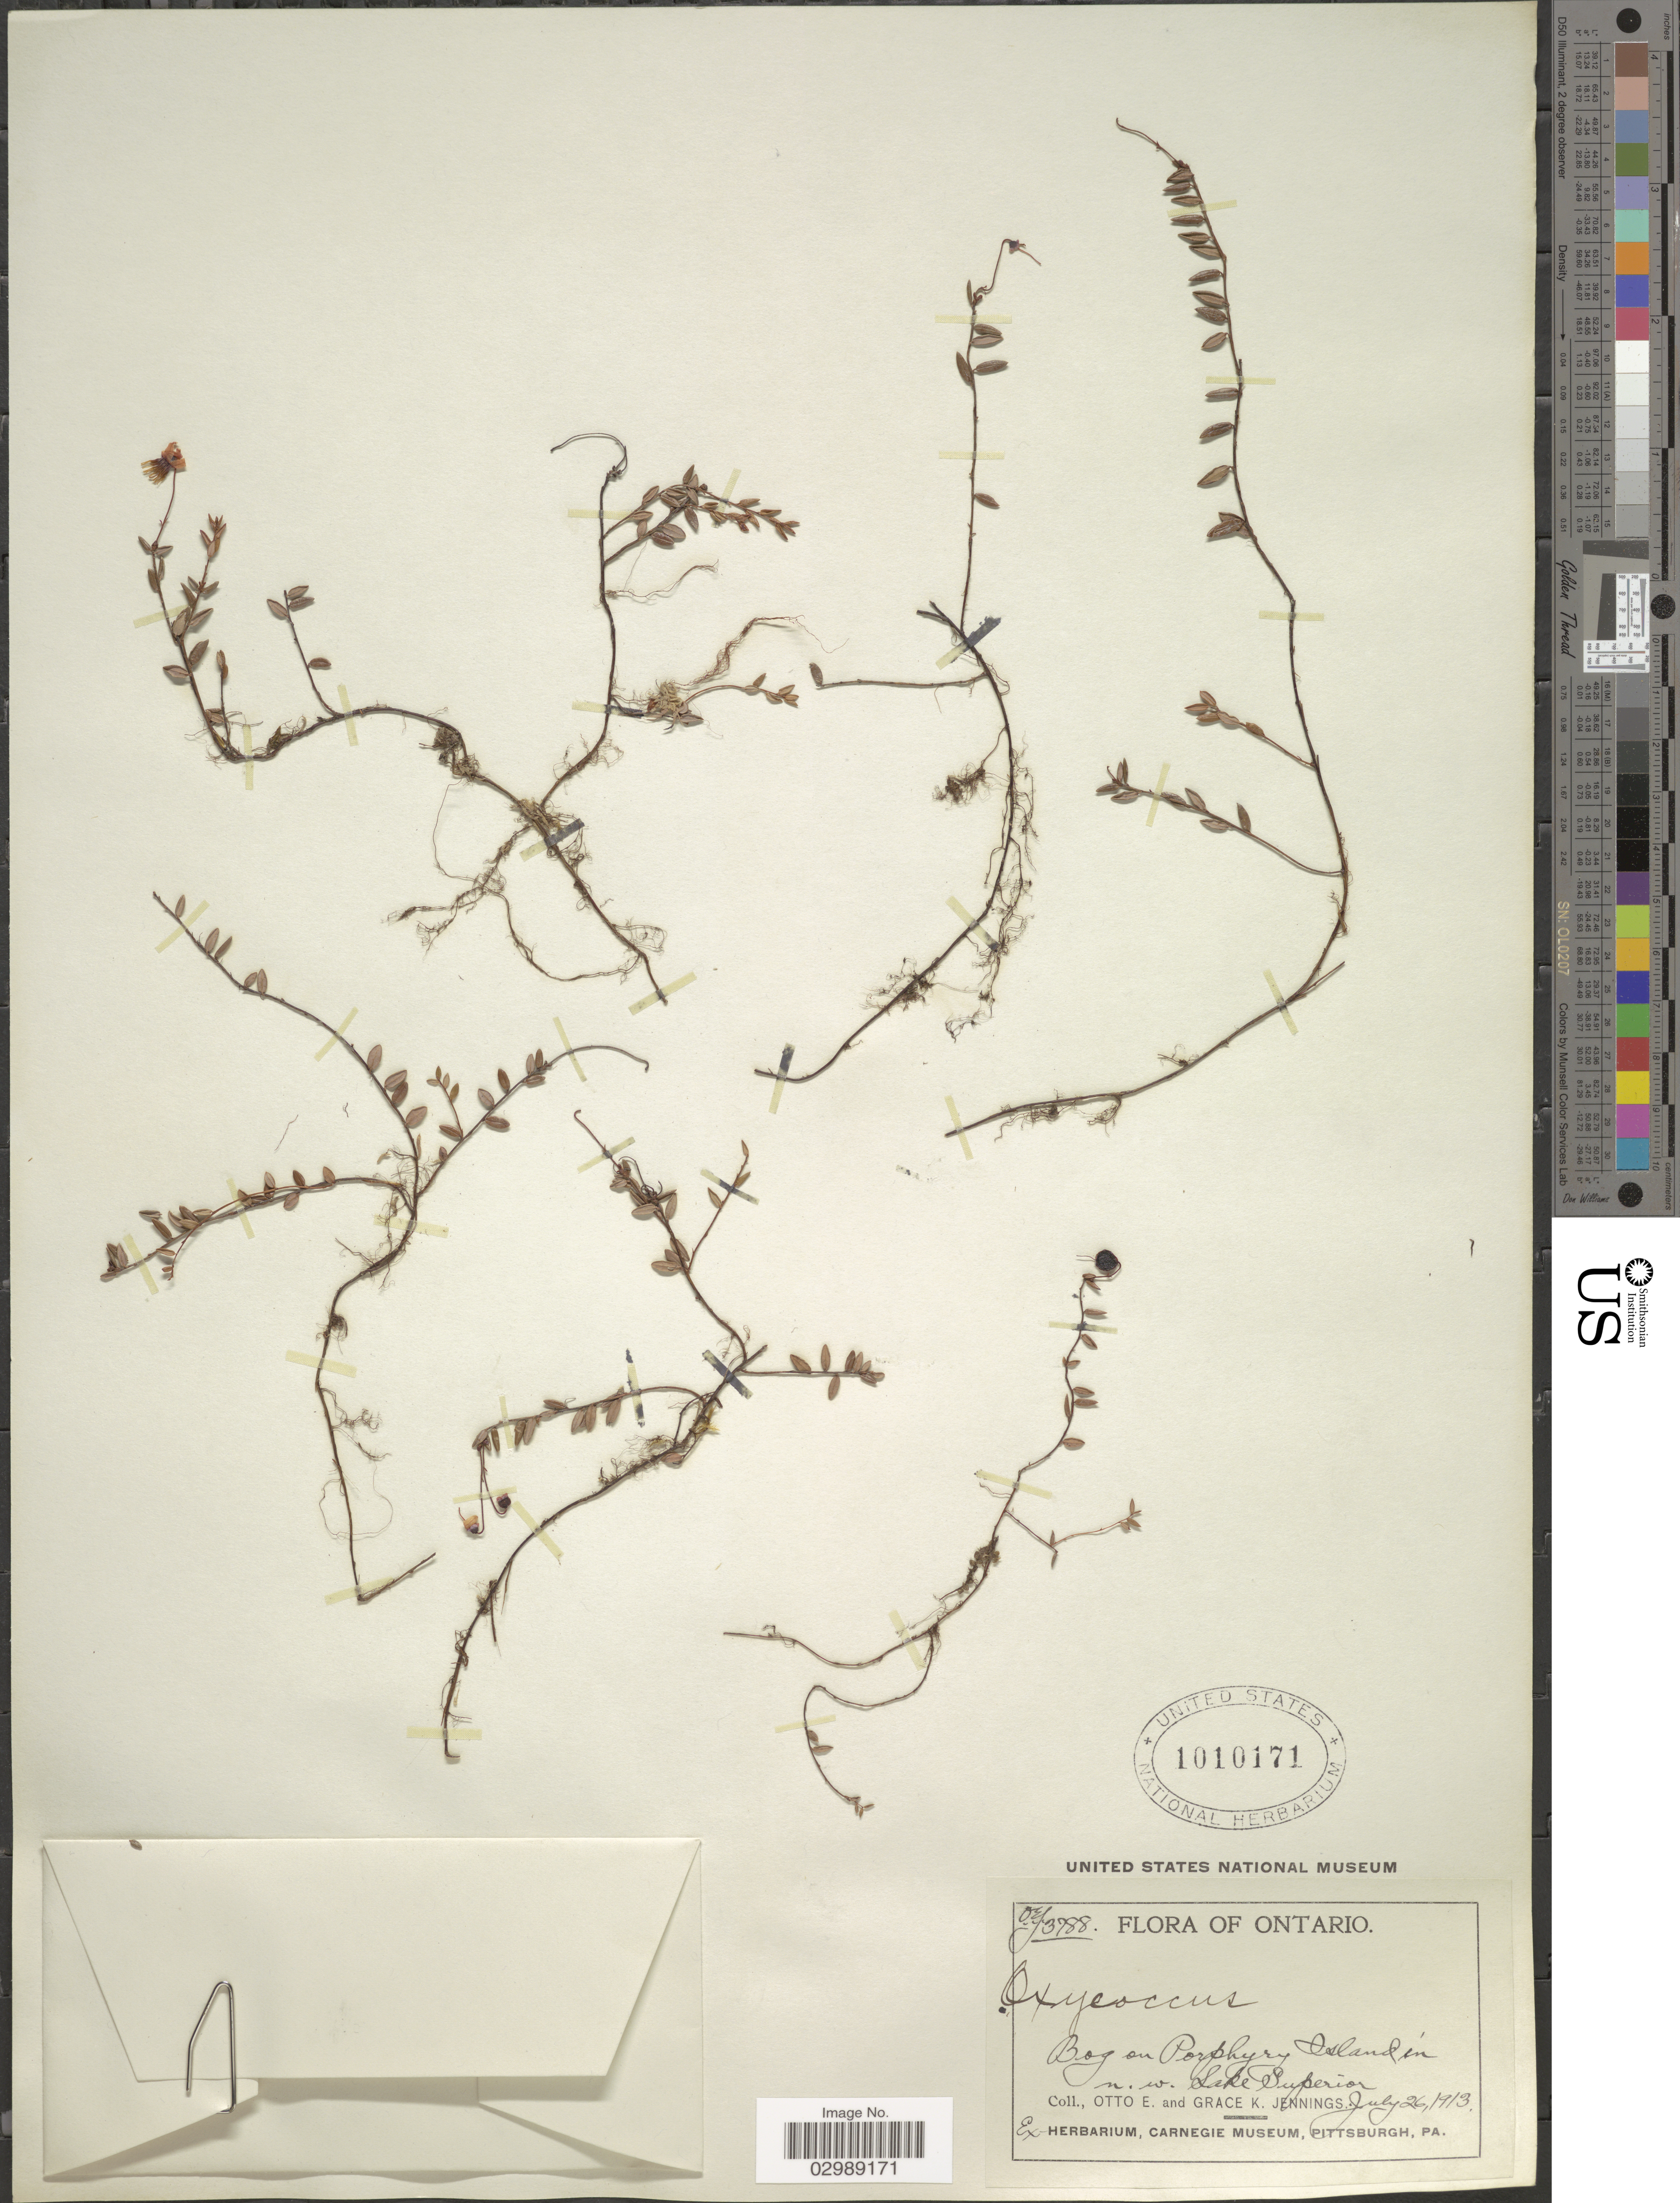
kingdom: Plantae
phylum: Tracheophyta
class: Magnoliopsida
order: Ericales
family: Ericaceae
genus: Vaccinium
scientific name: Vaccinium oxycoccos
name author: L.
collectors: O. E. Jennings & G. K. Jennings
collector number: OEJ 3788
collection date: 1913-07-26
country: Canada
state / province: Ontario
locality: Bog on Porphyry Island in n.w. Lake Superior.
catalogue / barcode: US 1010171